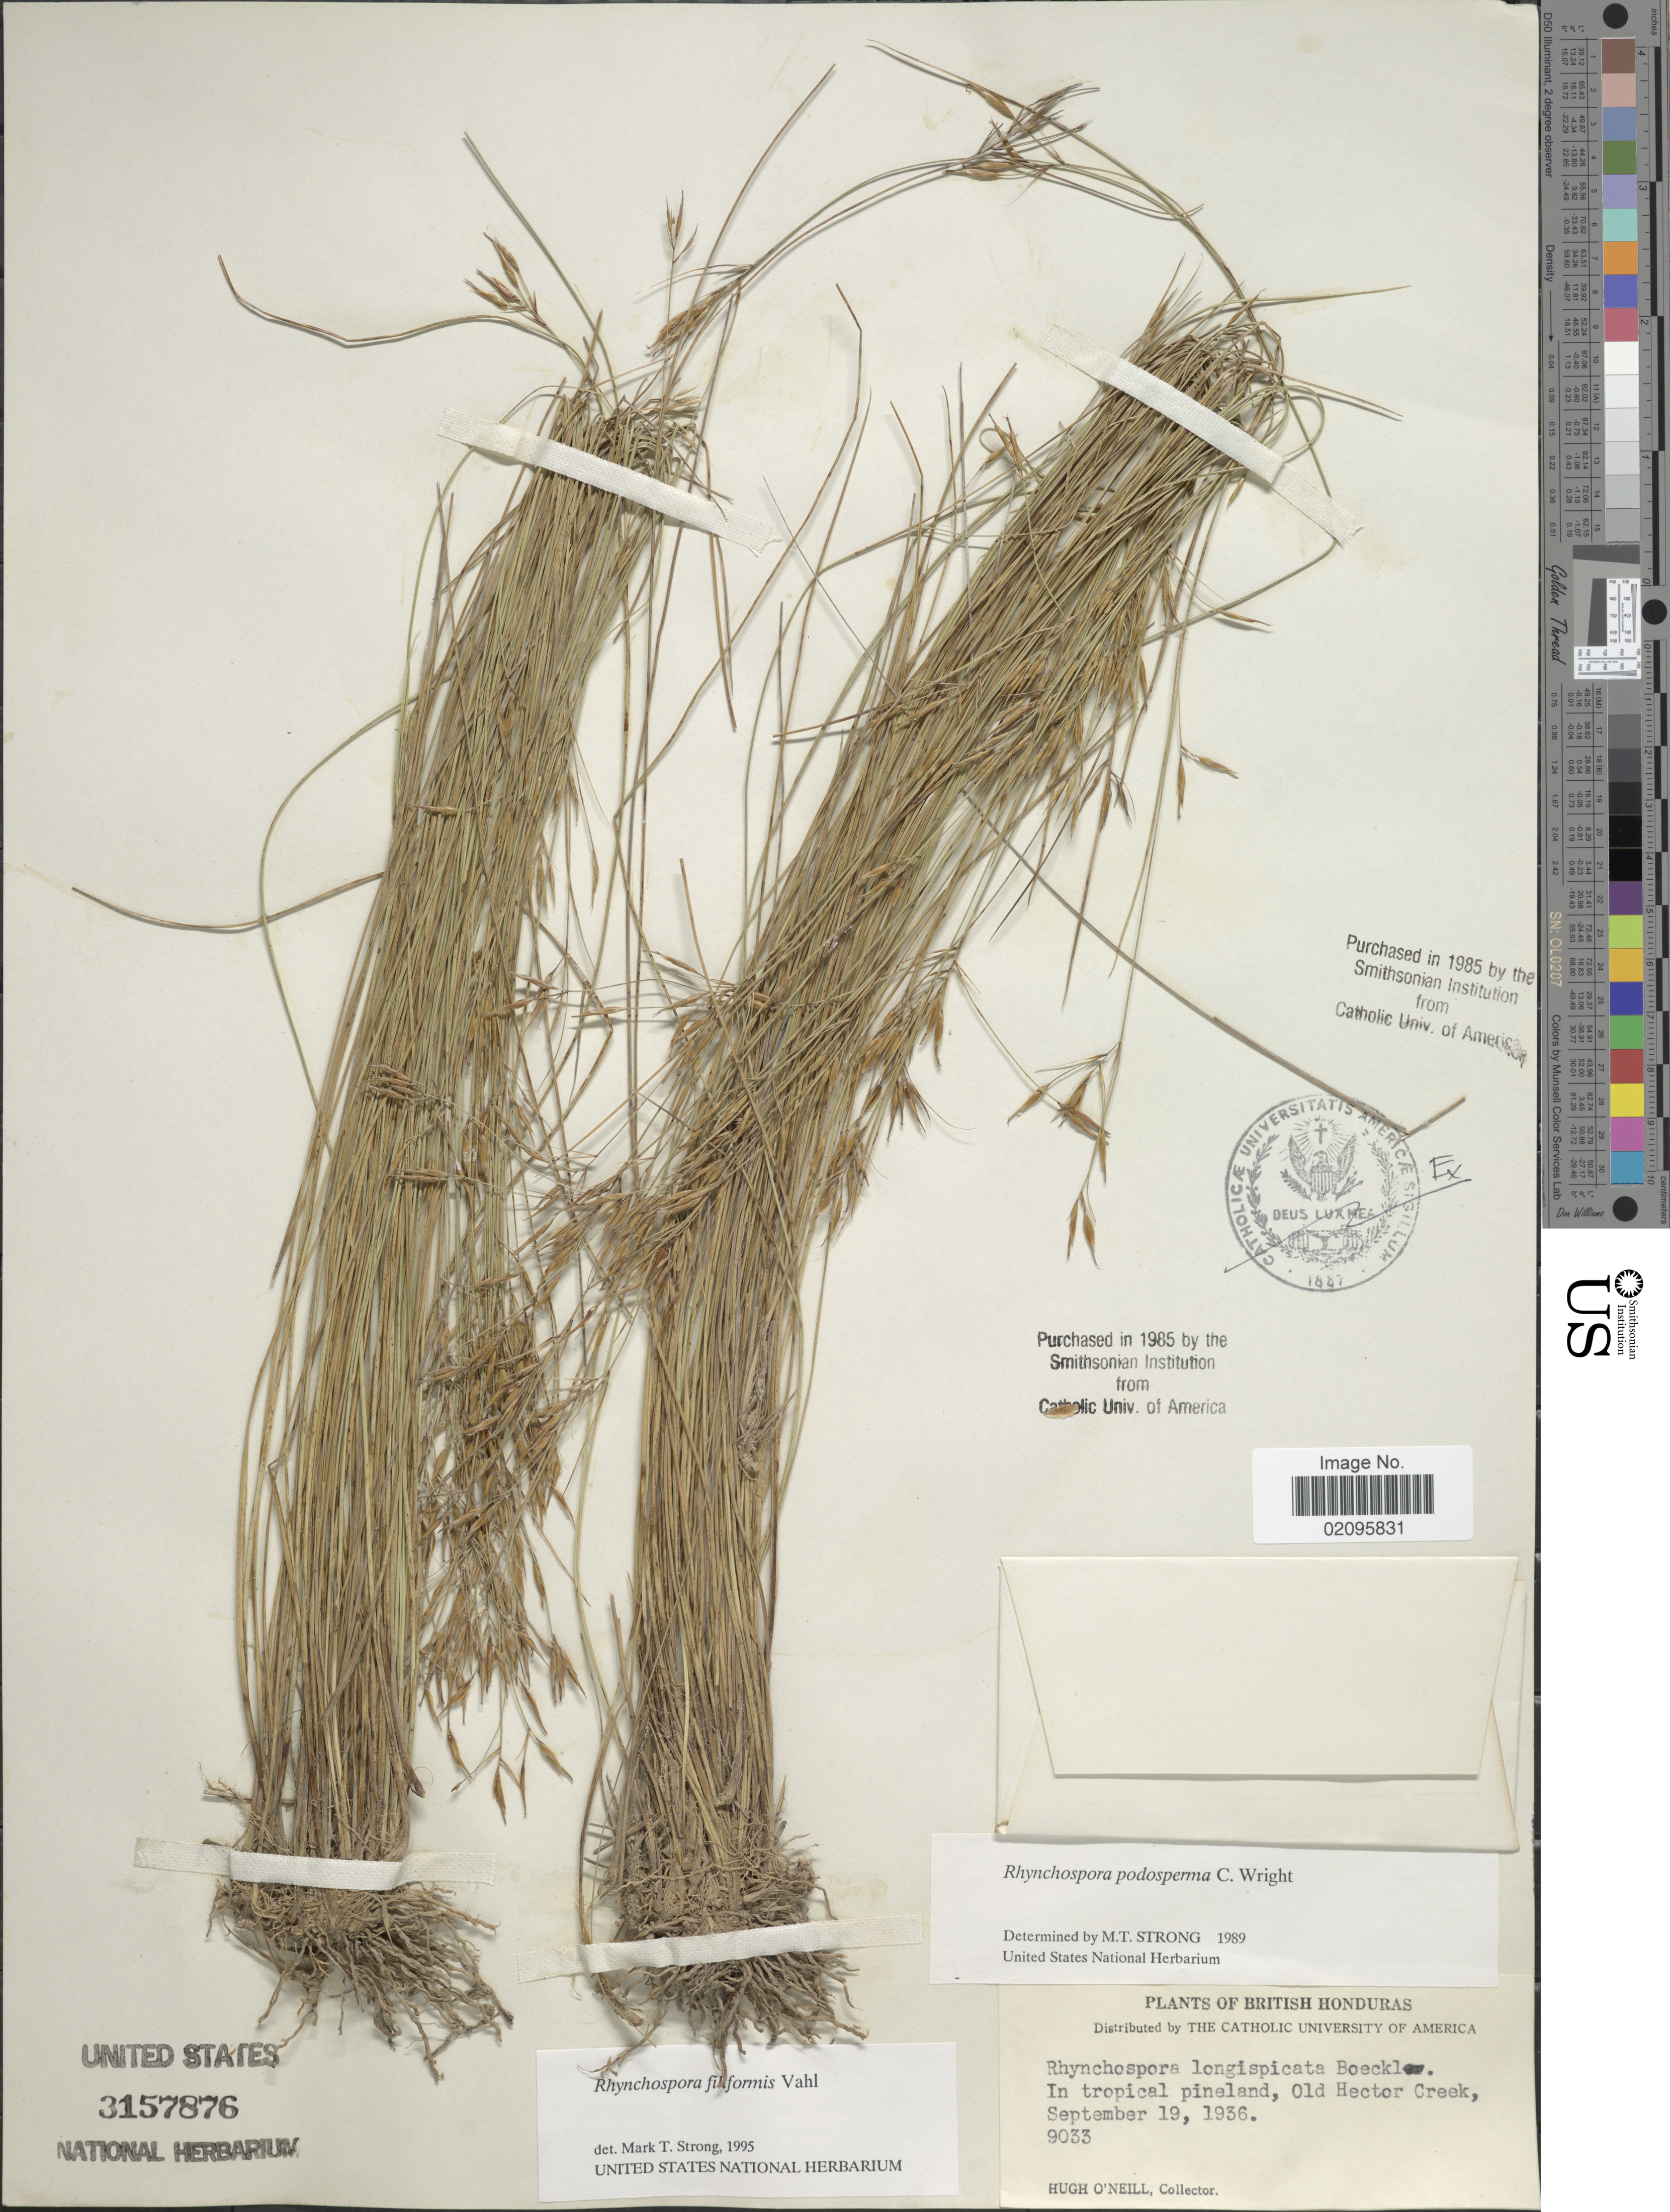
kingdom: Plantae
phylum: Tracheophyta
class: Liliopsida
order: Poales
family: Cyperaceae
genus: Rhynchospora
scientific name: Rhynchospora filiformis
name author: Vahl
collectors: H. O'Neill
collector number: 9033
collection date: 1936-09-19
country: Belize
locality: British Honduras, In tropical pineland, Old Hector Creek.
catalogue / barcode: US 3157876